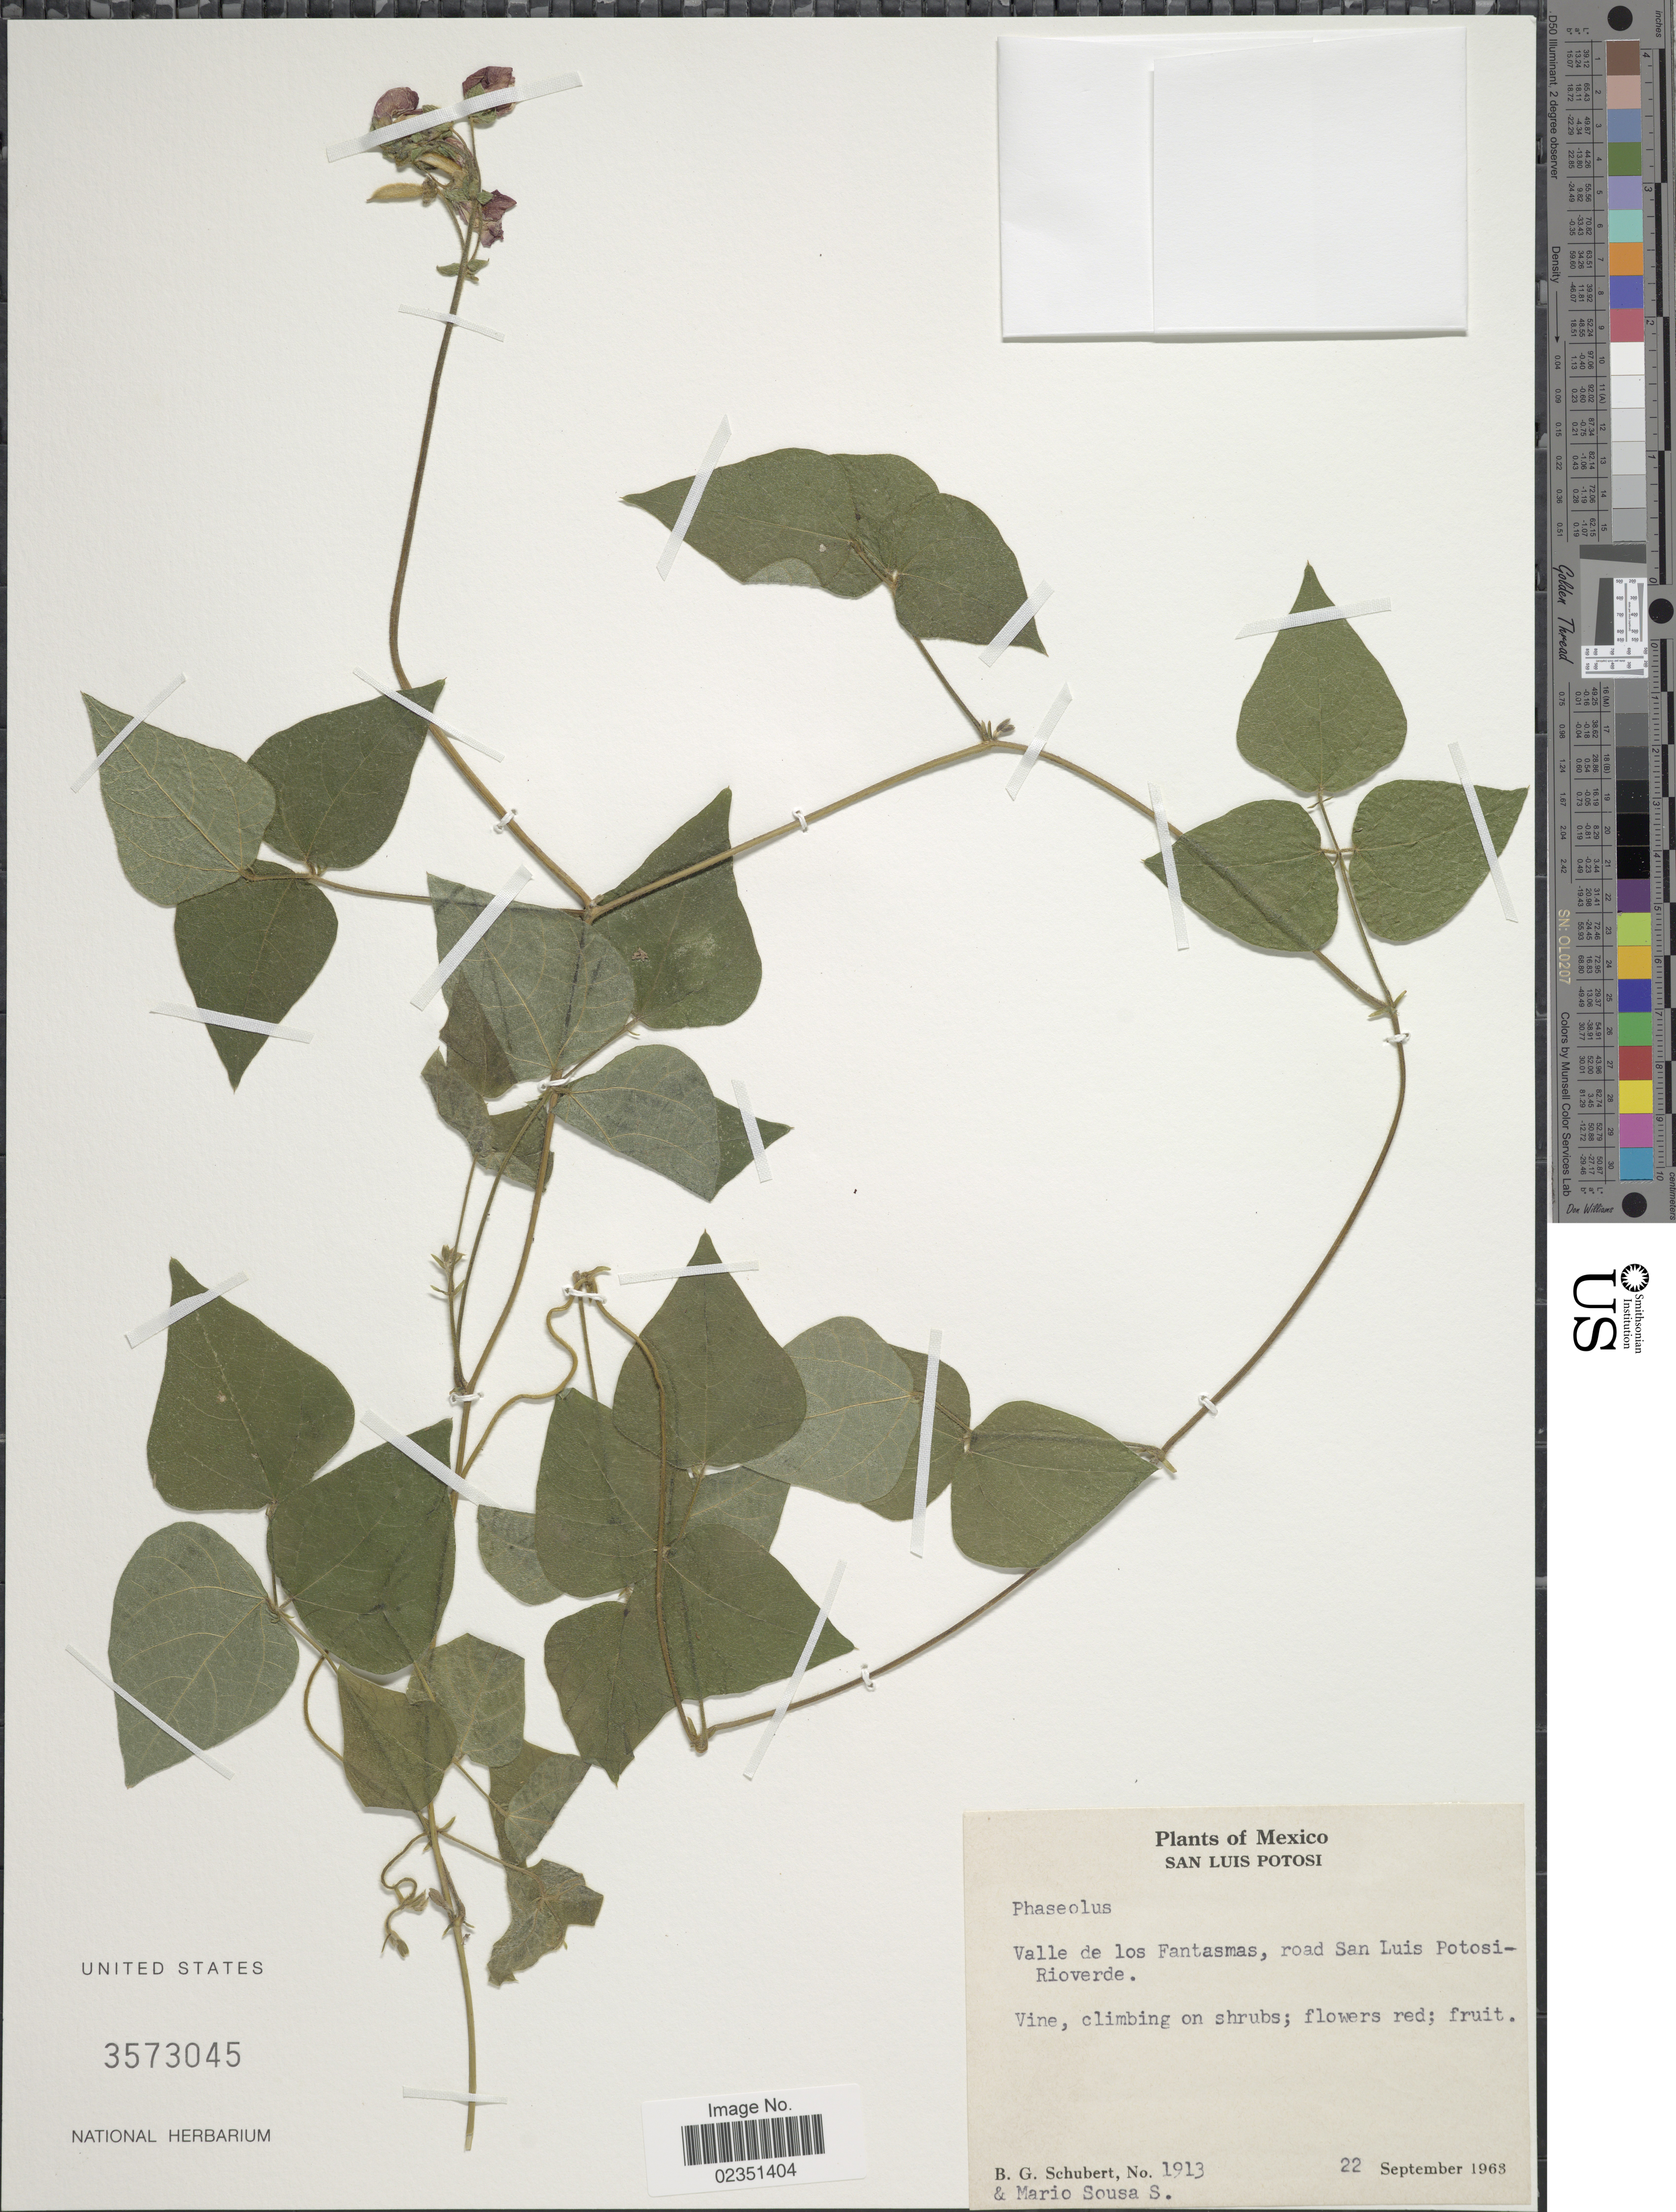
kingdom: Plantae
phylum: Tracheophyta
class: Magnoliopsida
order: Fabales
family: Fabaceae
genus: Phaseolus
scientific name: Phaseolus sp.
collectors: B. Schubert & M. Sousa S.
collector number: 1913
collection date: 1963-09-22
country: Mexico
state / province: San Luis Potosí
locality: Valle de los Fantasmas, road San Luis Potosi-Rioverde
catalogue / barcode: US 3573045